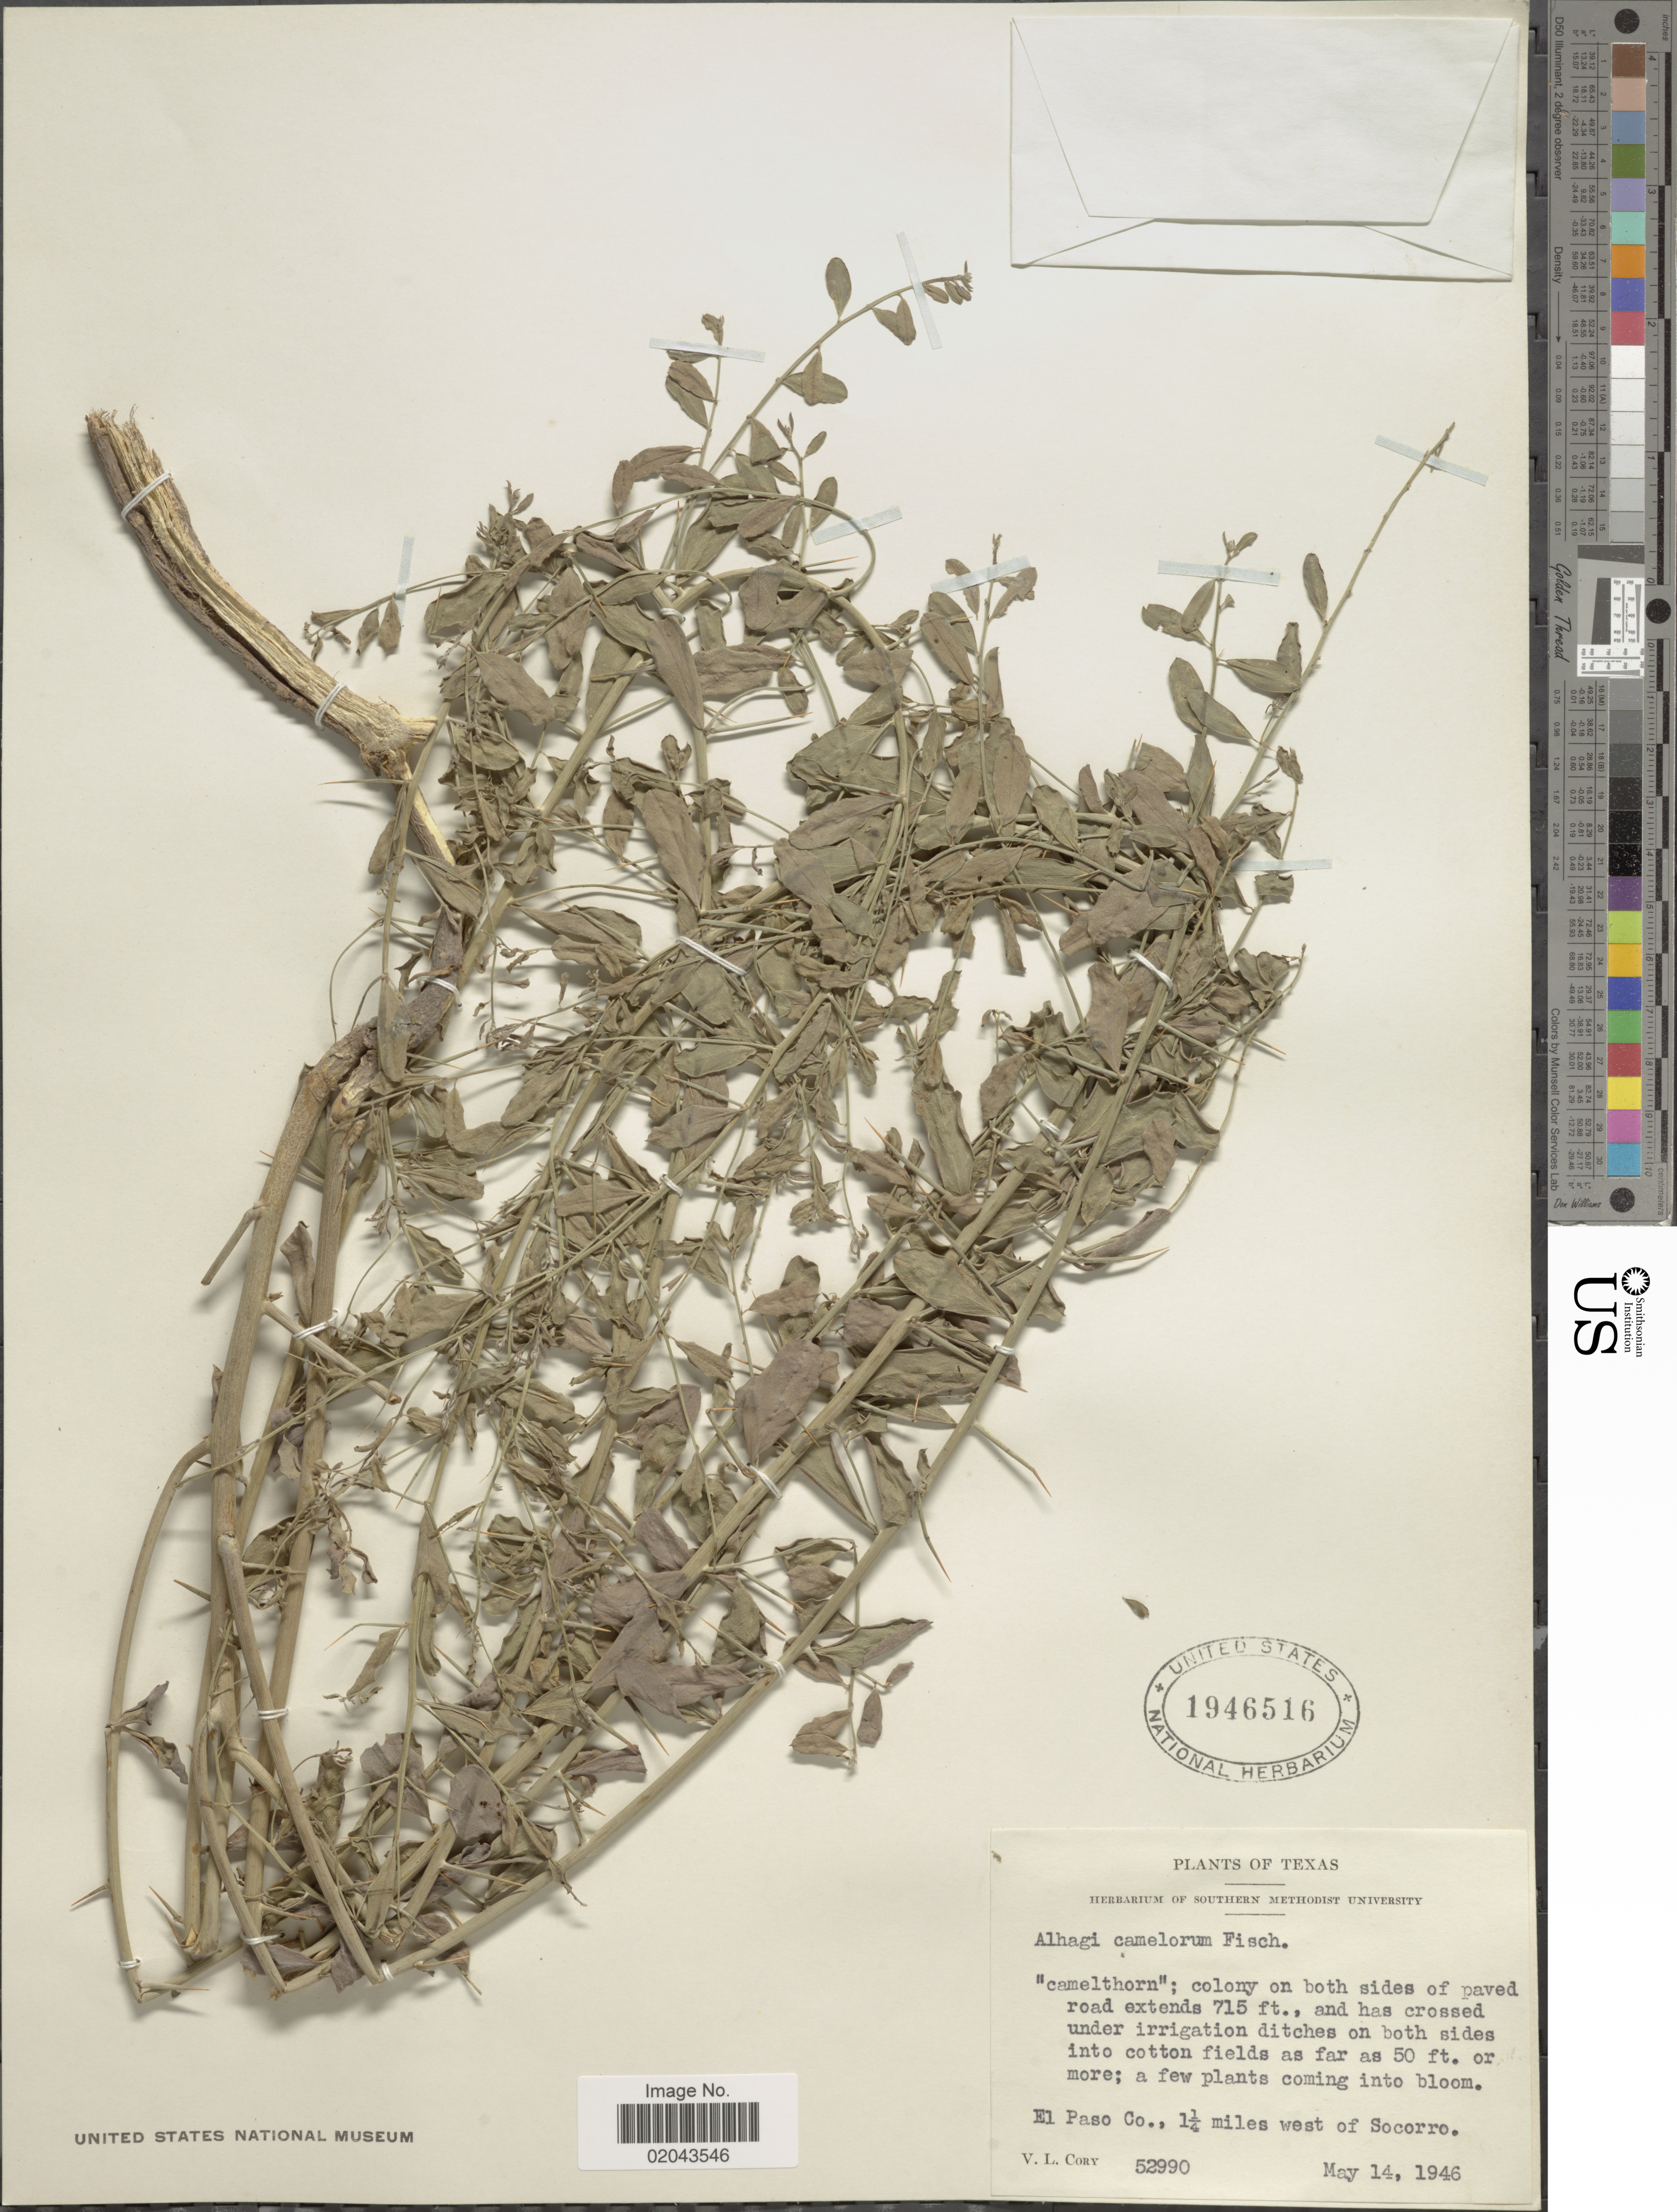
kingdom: Plantae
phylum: Tracheophyta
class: Magnoliopsida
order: Fabales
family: Fabaceae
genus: Alhagi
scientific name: Alhagi camelorum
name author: Fisch.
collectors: V. Cory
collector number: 52990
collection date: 1946-05-14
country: United States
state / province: Texas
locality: El Paso Co., 1 1/4 miles west of Socoro.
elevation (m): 218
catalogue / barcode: US 1946516